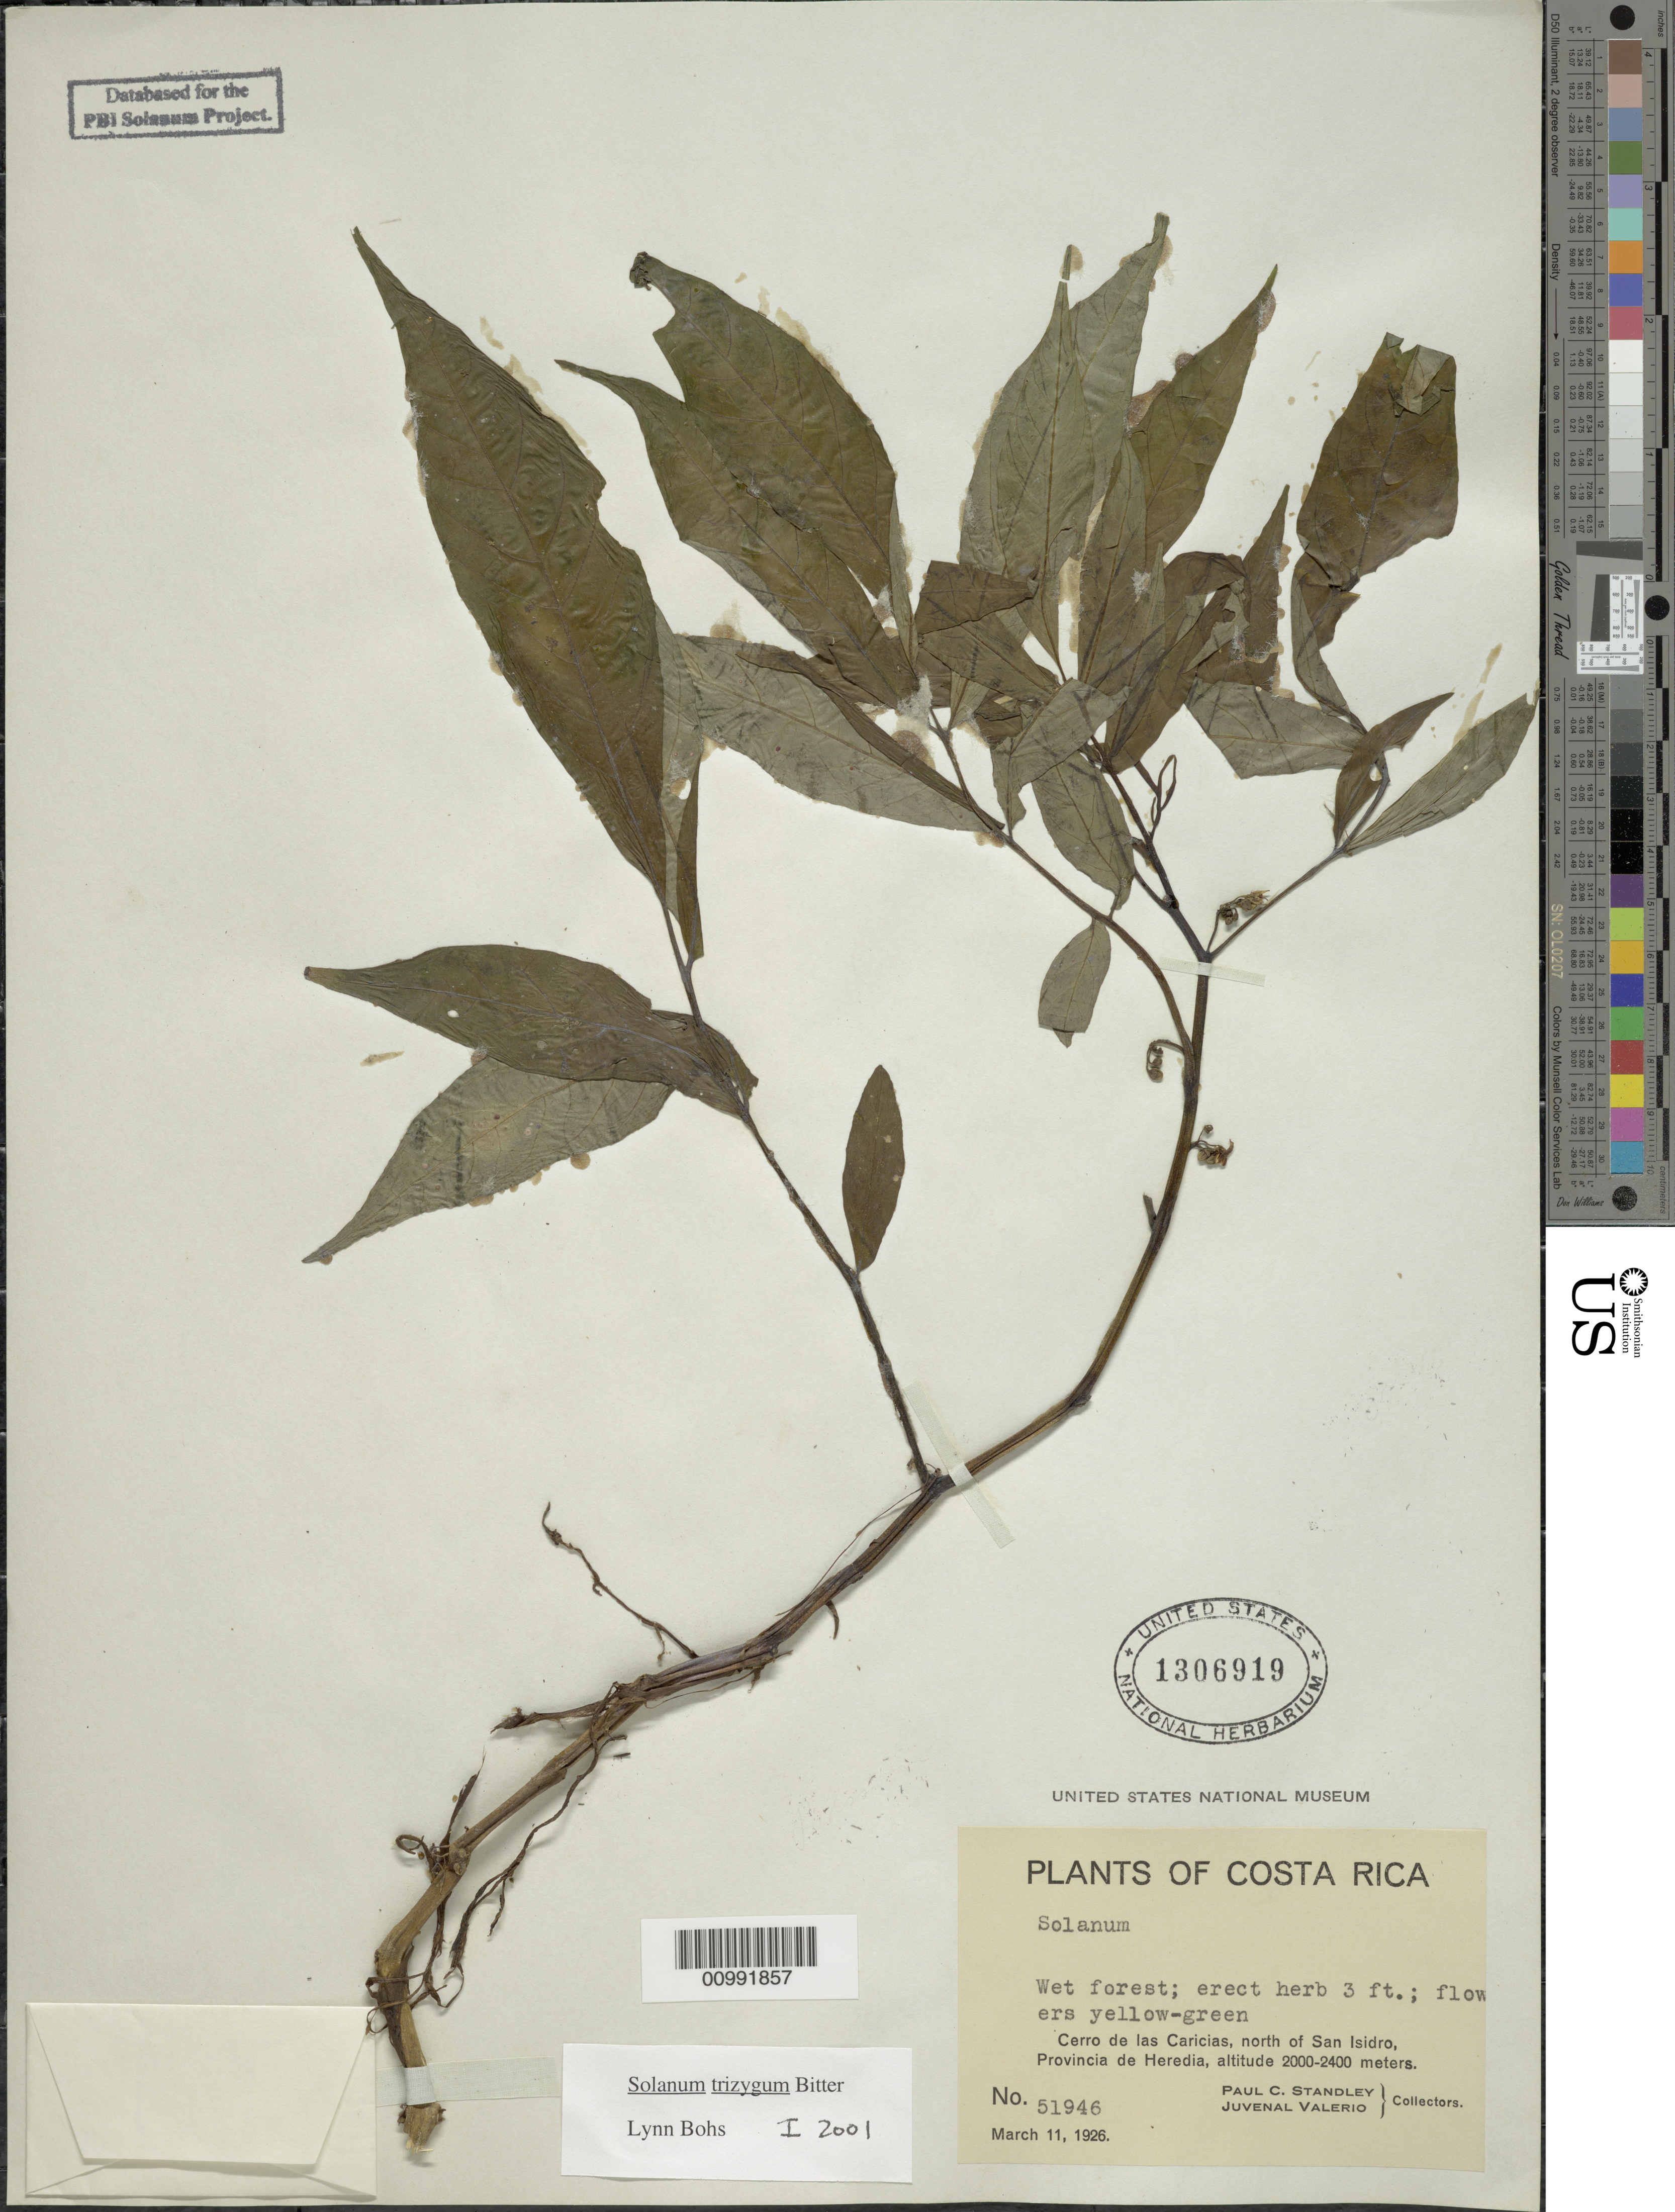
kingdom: Plantae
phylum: Tracheophyta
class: Magnoliopsida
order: Solanales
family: Solanaceae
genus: Solanum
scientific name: Solanum trizygum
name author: Bitter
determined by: Bohs, L. A.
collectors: P. C. Standley & J. Valerio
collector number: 51946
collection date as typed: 11 Mar 1926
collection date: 1926-03-11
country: Costa Rica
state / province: Heredia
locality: Cerro de las Caricias, north of San Isidro.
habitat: Wet forest.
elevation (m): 2000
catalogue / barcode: US 1306919